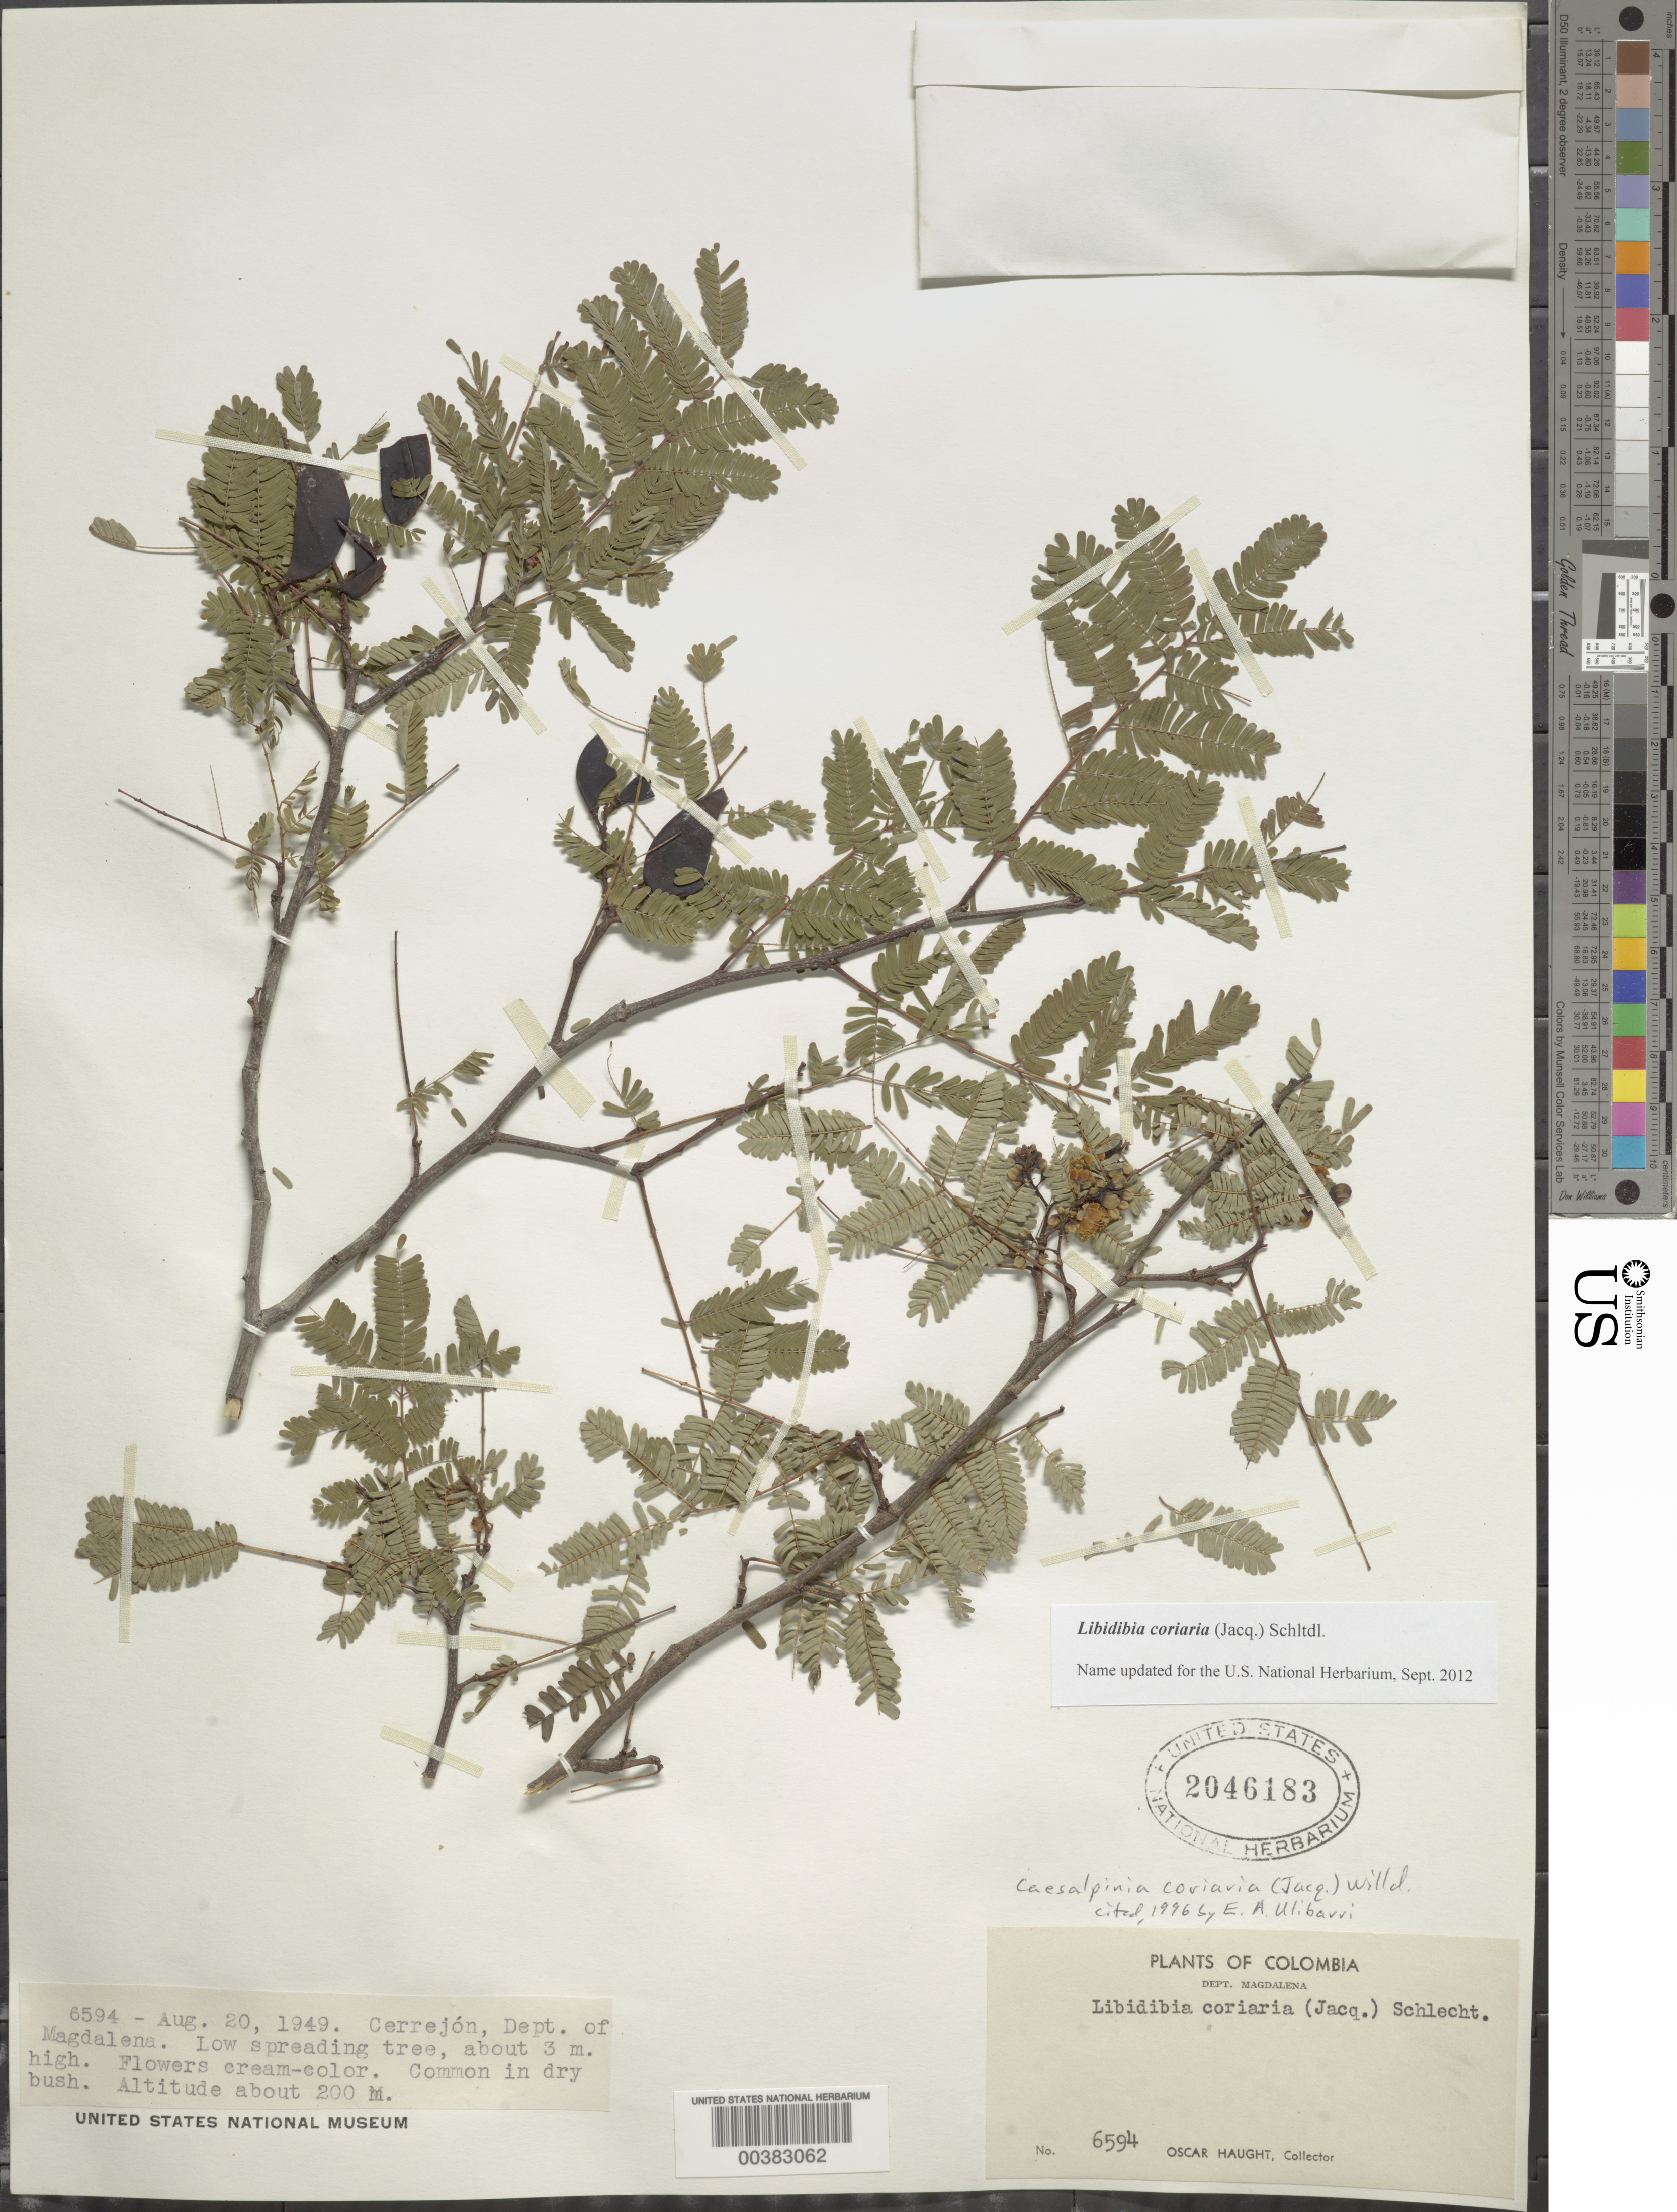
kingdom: Plantae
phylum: Tracheophyta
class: Magnoliopsida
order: Fabales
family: Fabaceae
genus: Libidibia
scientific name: Libidibia coriaria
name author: (Jacq.) Schltdl.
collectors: O. L. Haught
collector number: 6594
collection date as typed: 20 Aug 1949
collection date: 1949-08-20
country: Colombia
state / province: Magdalena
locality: Cerrejon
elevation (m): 200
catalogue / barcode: US 2046183